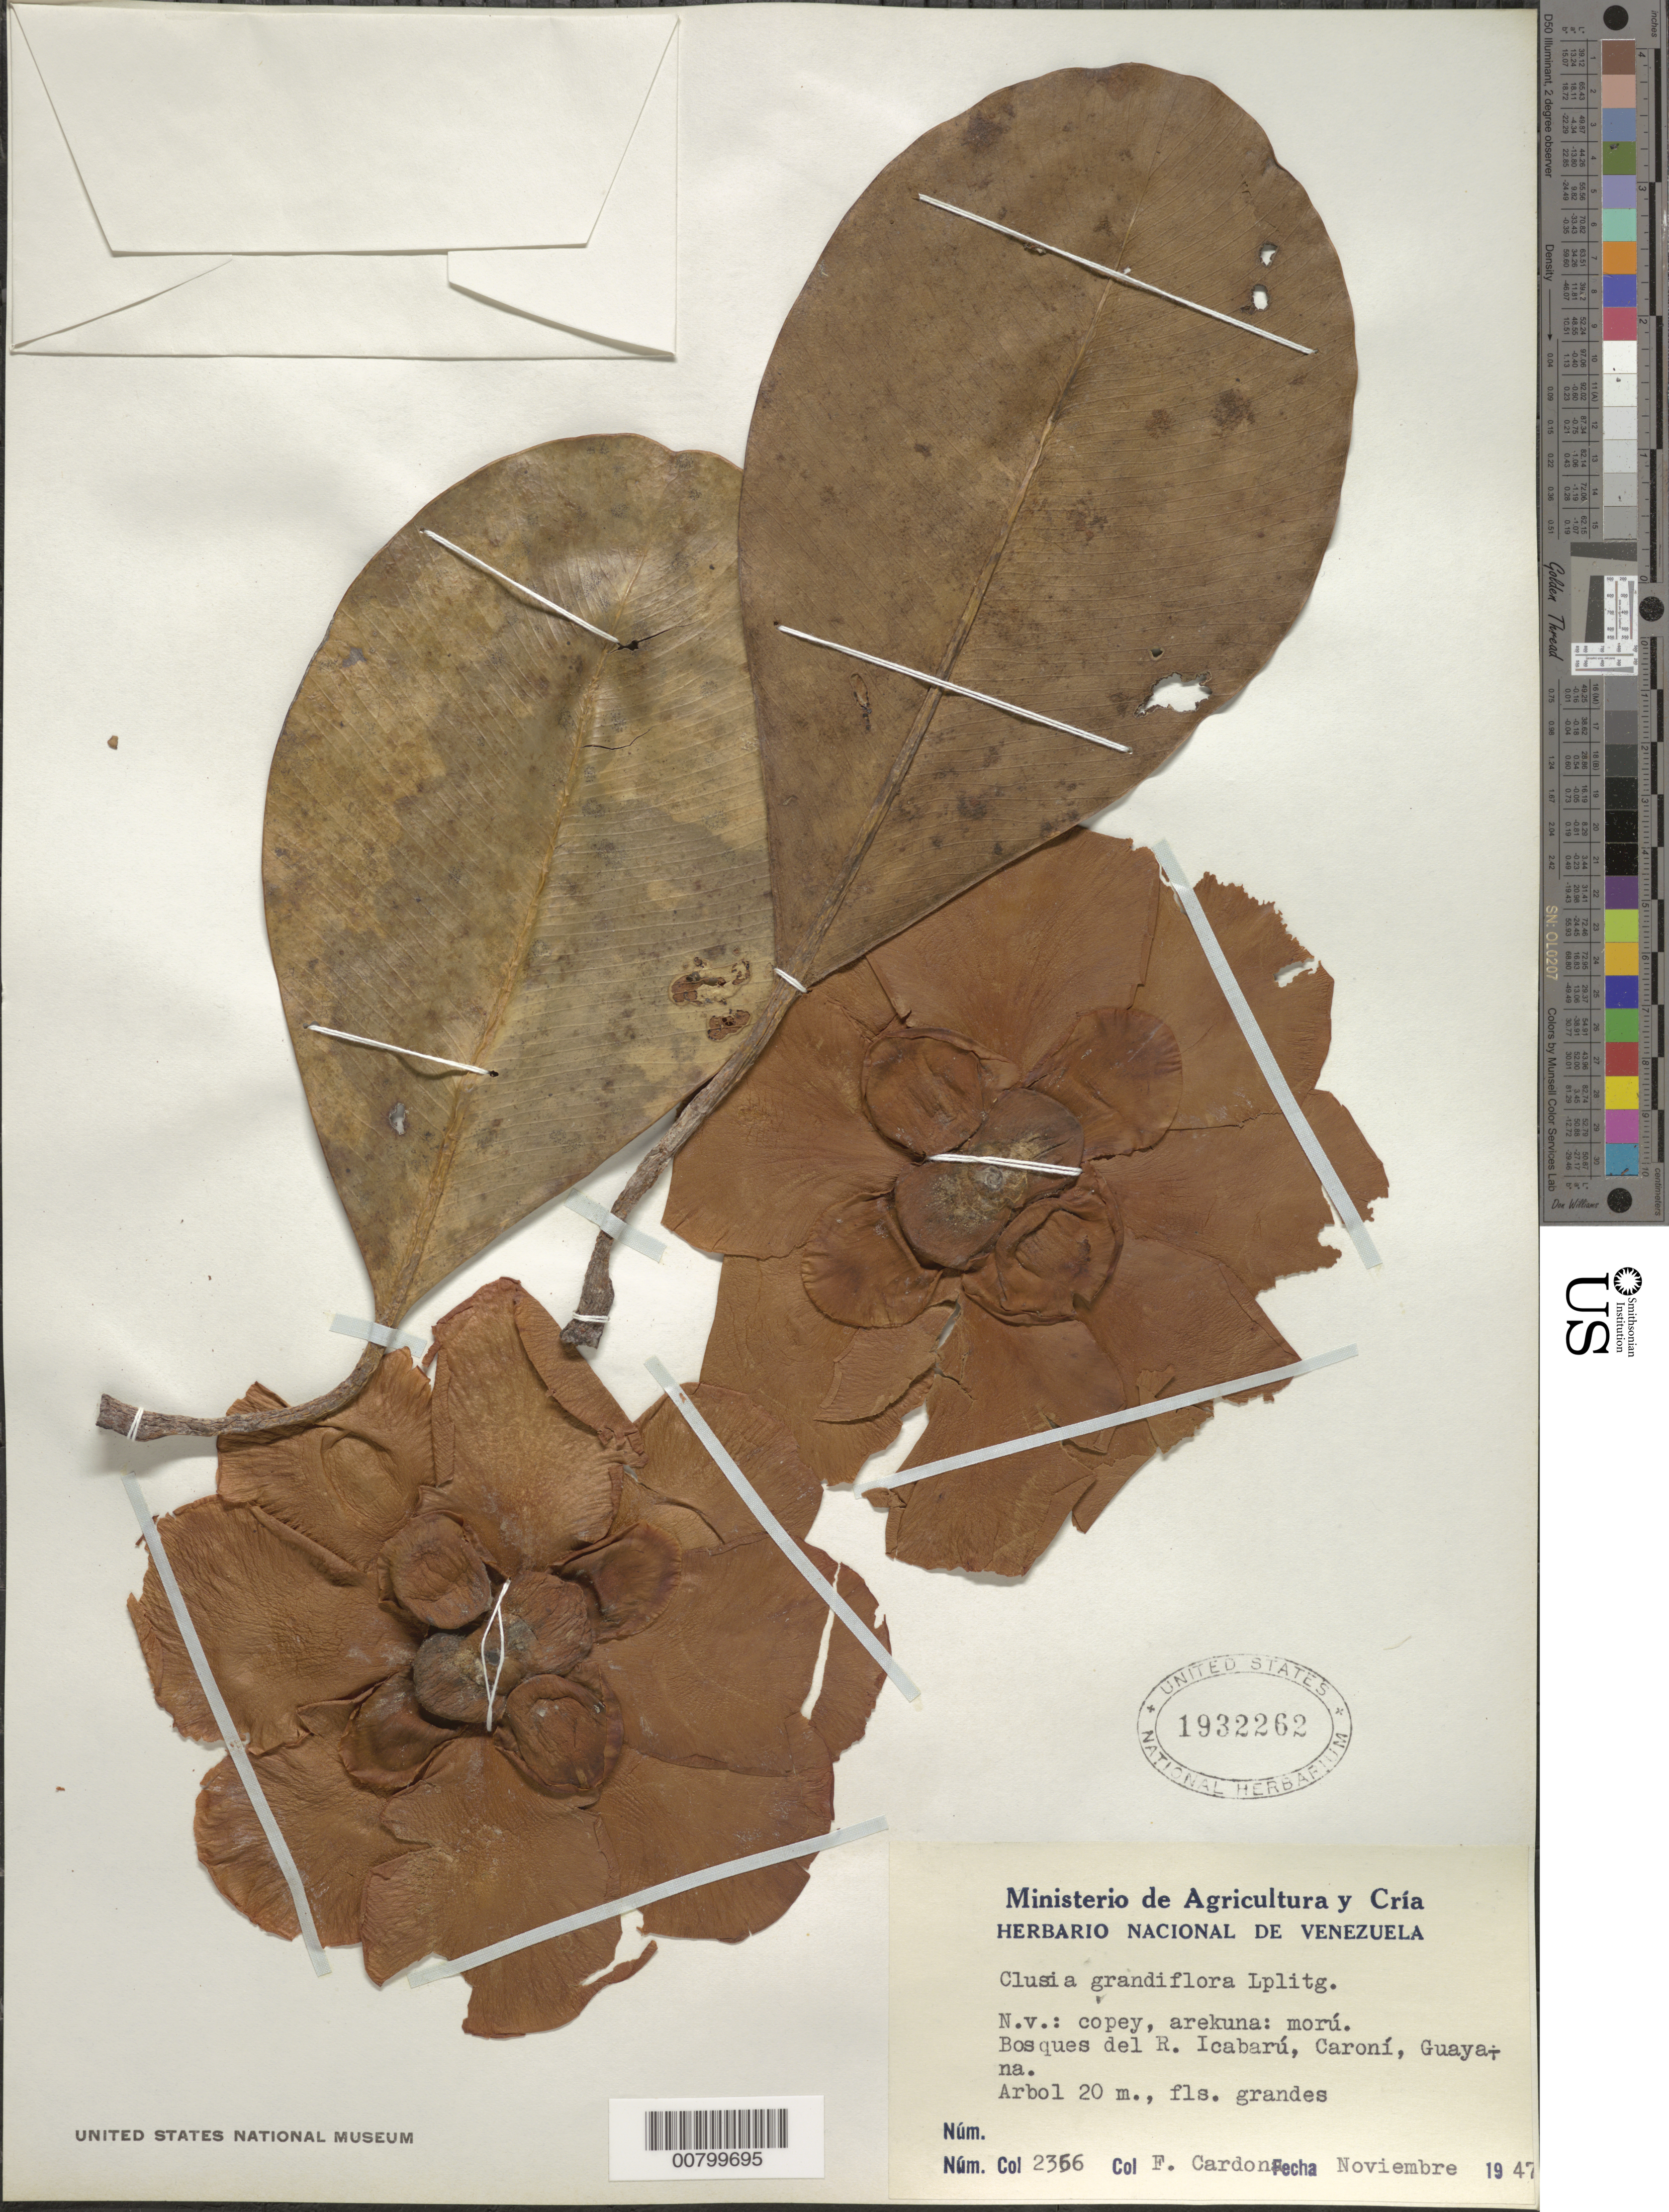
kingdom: Plantae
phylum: Tracheophyta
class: Magnoliopsida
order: Malpighiales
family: Clusiaceae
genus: Clusia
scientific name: Clusia grandiflora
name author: Splitg.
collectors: F. Cardona Puig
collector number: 2366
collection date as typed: Nov-47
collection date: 1947-11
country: Venezuela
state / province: Bolívar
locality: Icabarú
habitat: Forests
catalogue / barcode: US 1932262